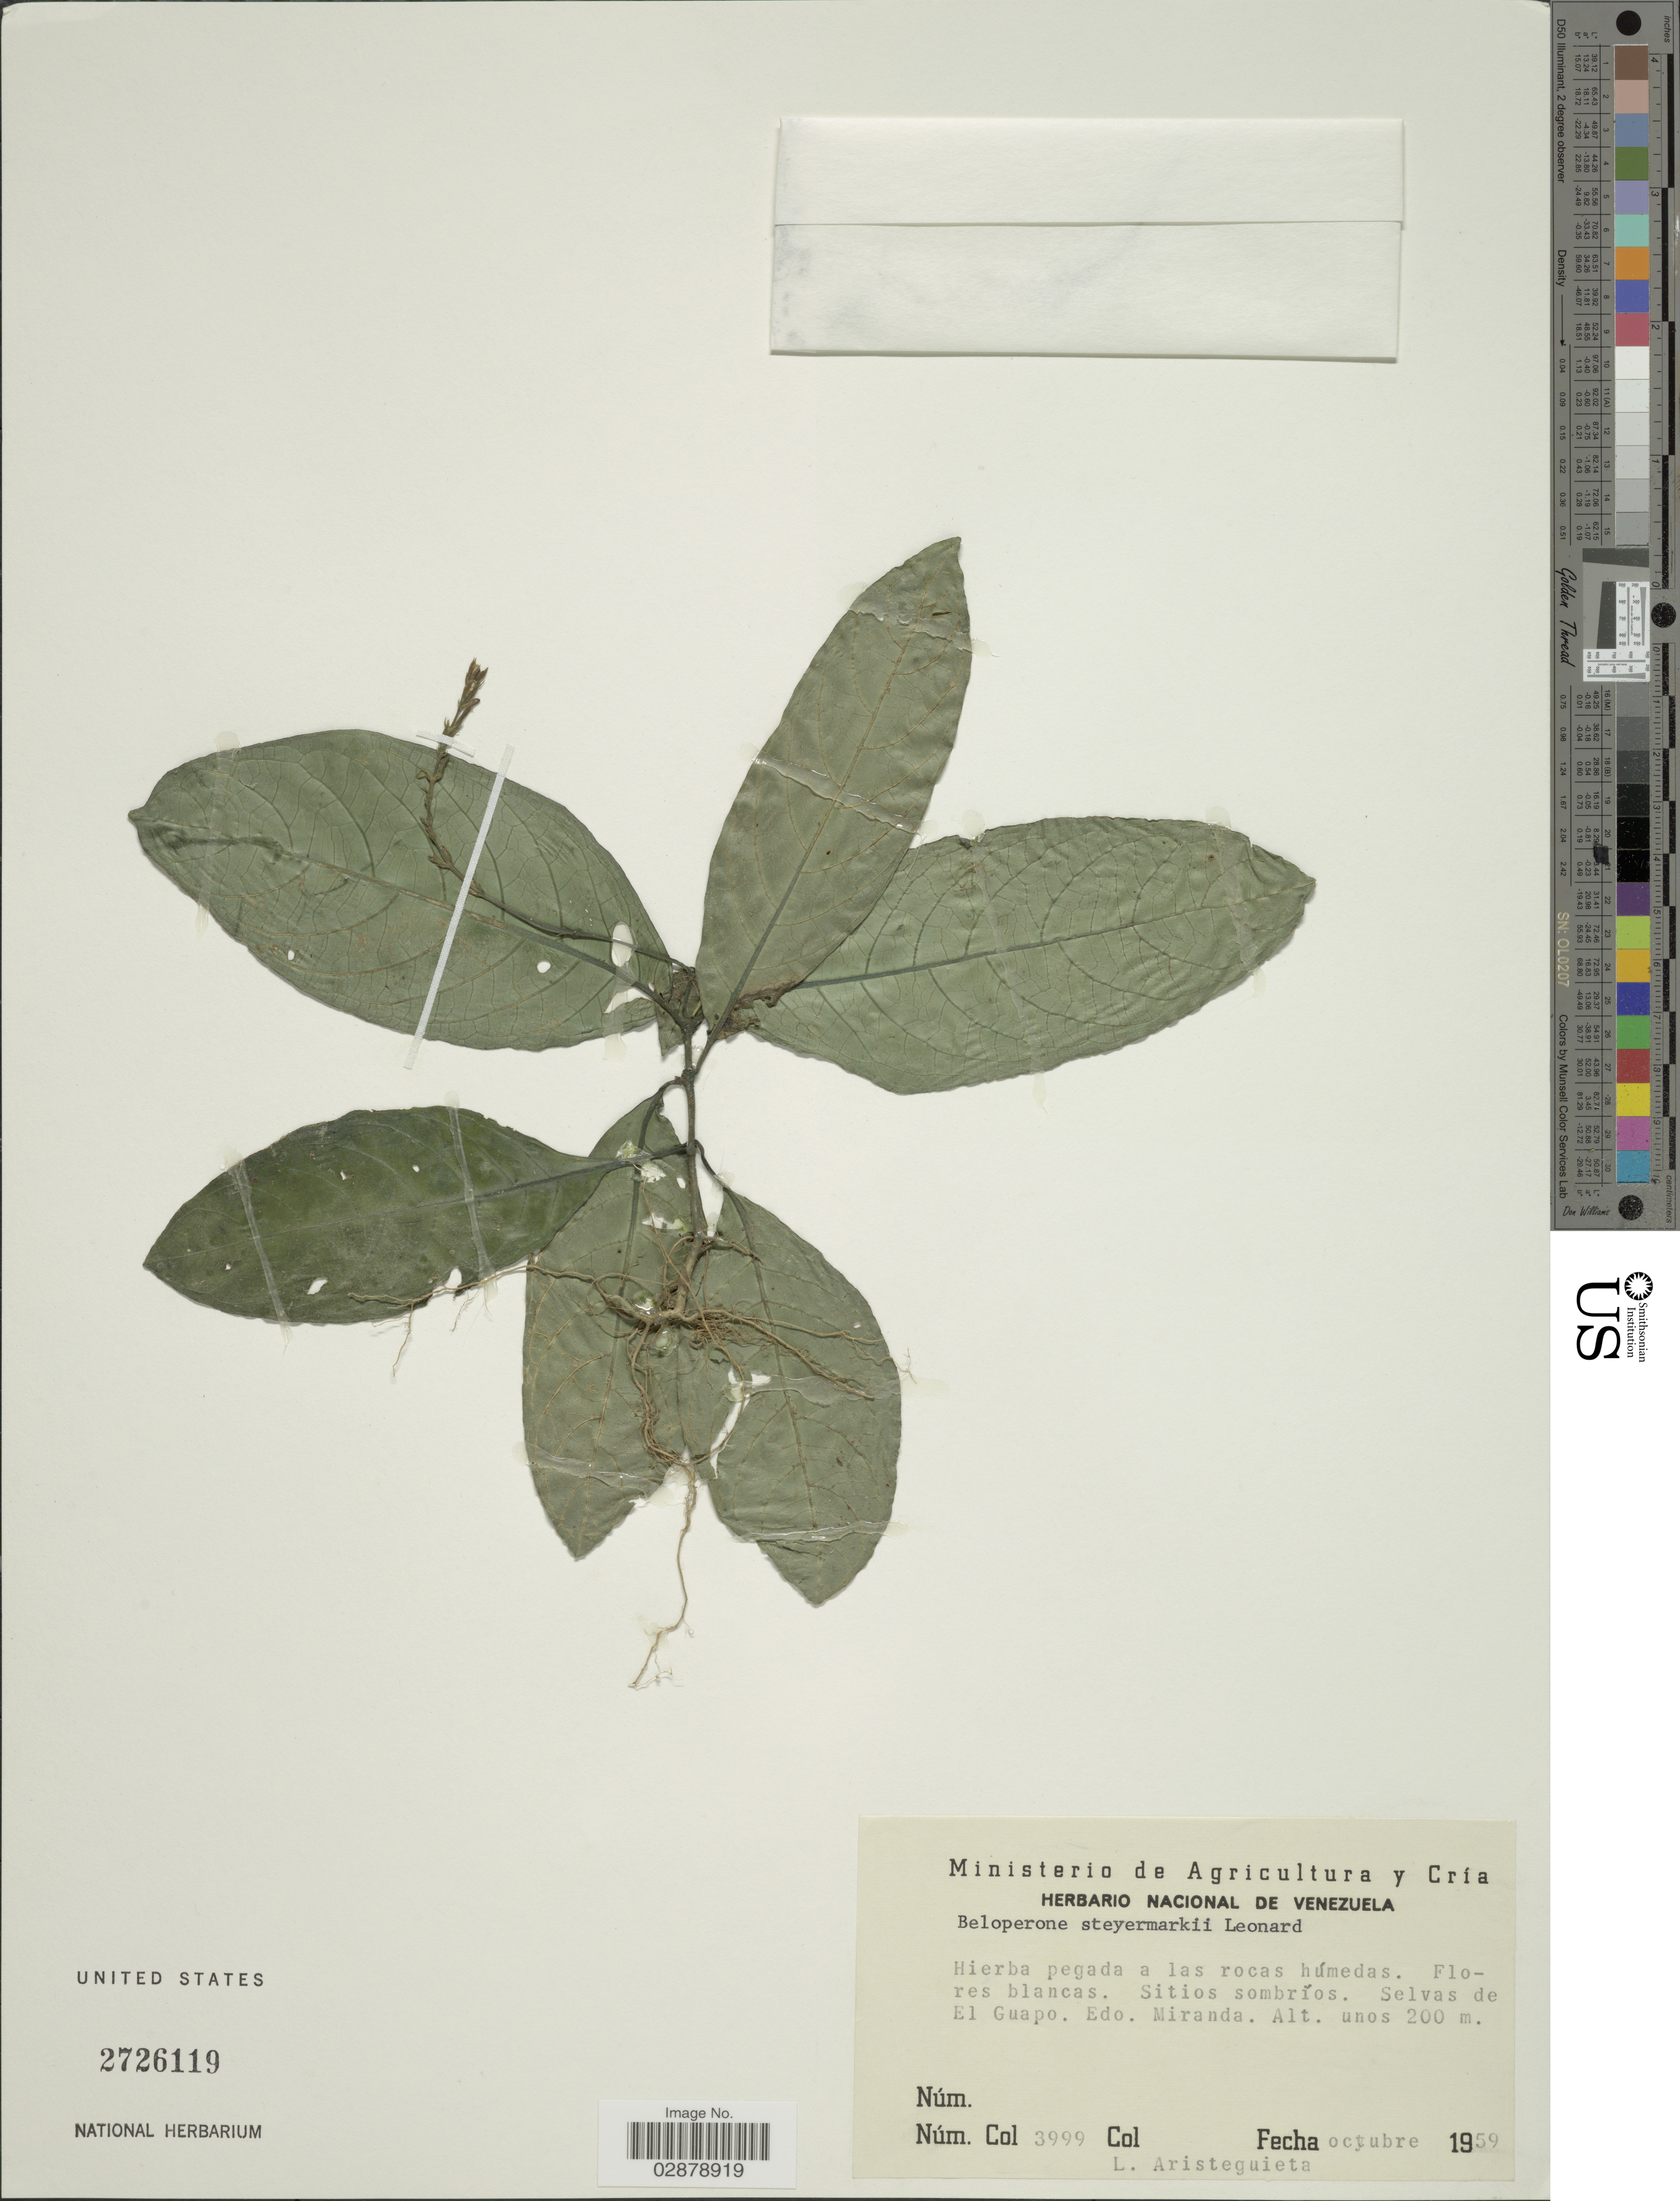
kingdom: Plantae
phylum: Tracheophyta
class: Magnoliopsida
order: Lamiales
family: Acanthaceae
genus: Justicia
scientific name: Justicia effusa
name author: D.N. Gibson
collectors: L. Aristeguieta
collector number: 3999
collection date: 1959-10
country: Venezuela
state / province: Miranda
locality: Sitios sombríos. Selvas de El Guapo.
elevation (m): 200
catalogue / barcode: US 2726119